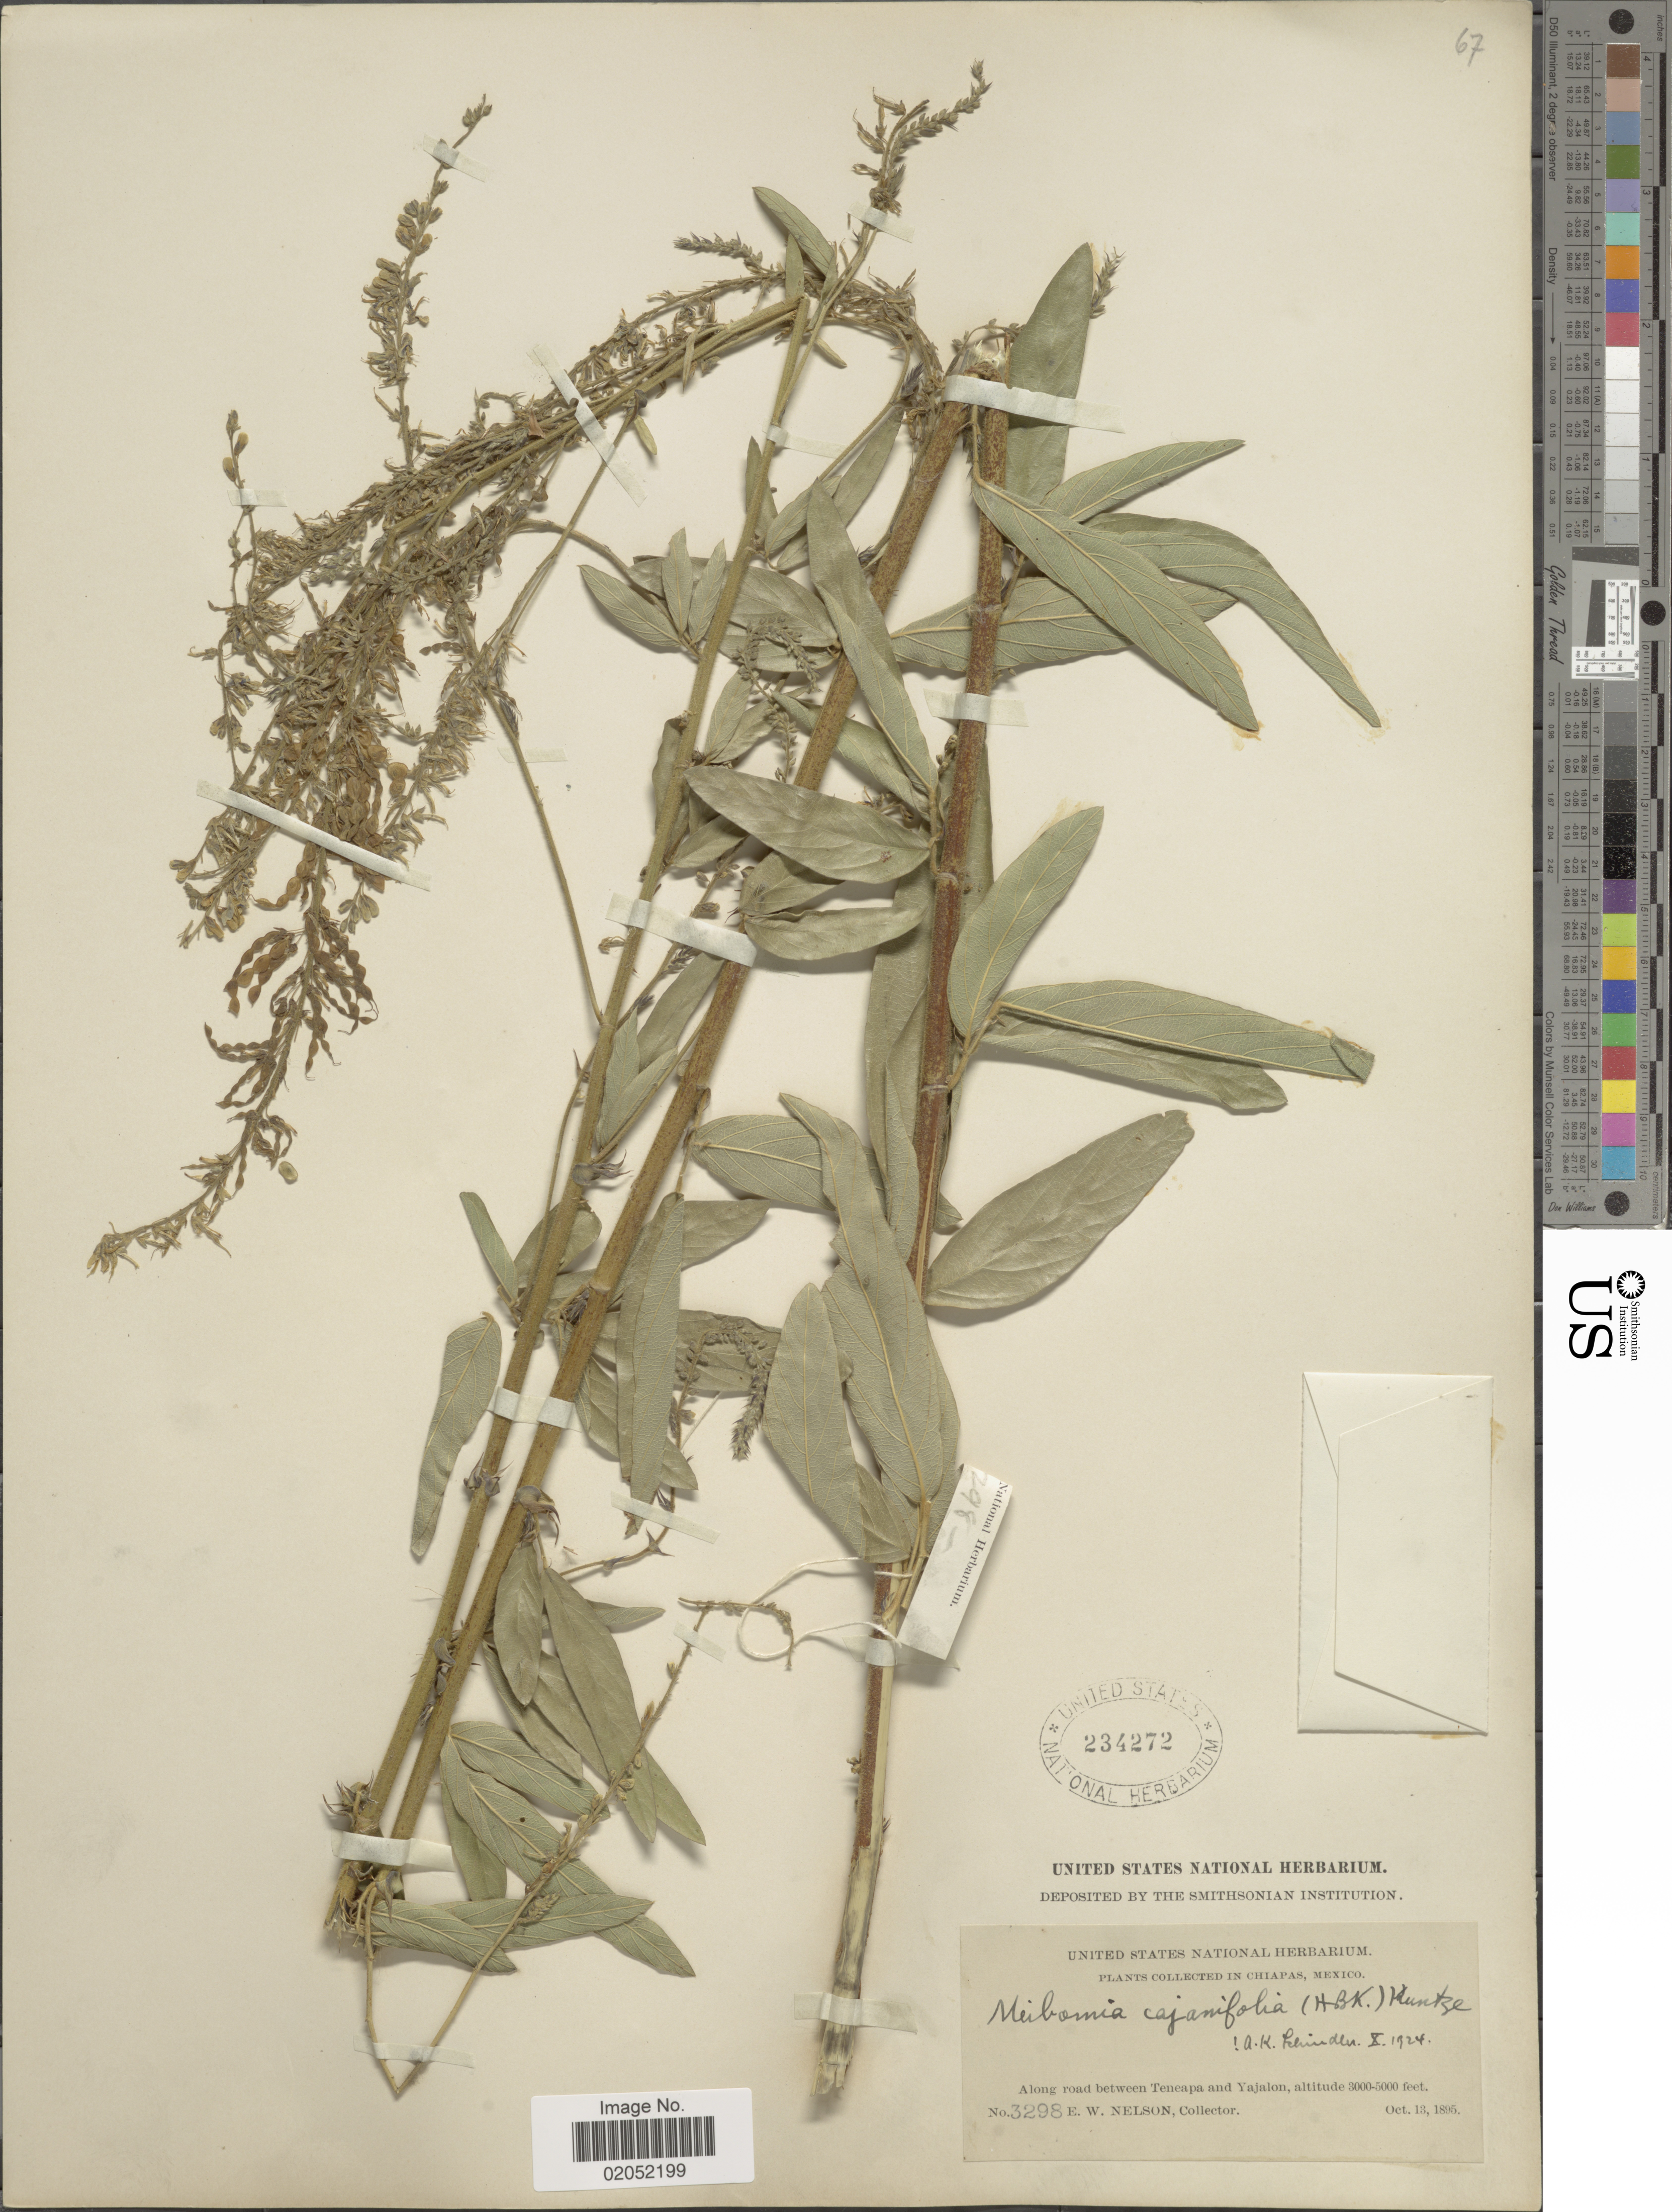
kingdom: Plantae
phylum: Tracheophyta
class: Magnoliopsida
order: Fabales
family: Fabaceae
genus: Desmodium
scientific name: Desmodium cajanifolium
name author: (Kunth) DC.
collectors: E. W. Nelson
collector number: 3298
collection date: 1895-10-13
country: Mexico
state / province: Chiapas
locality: Chiapas, Mexico. Along road between Teneapa and Yajalon.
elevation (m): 914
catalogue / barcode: US 234272